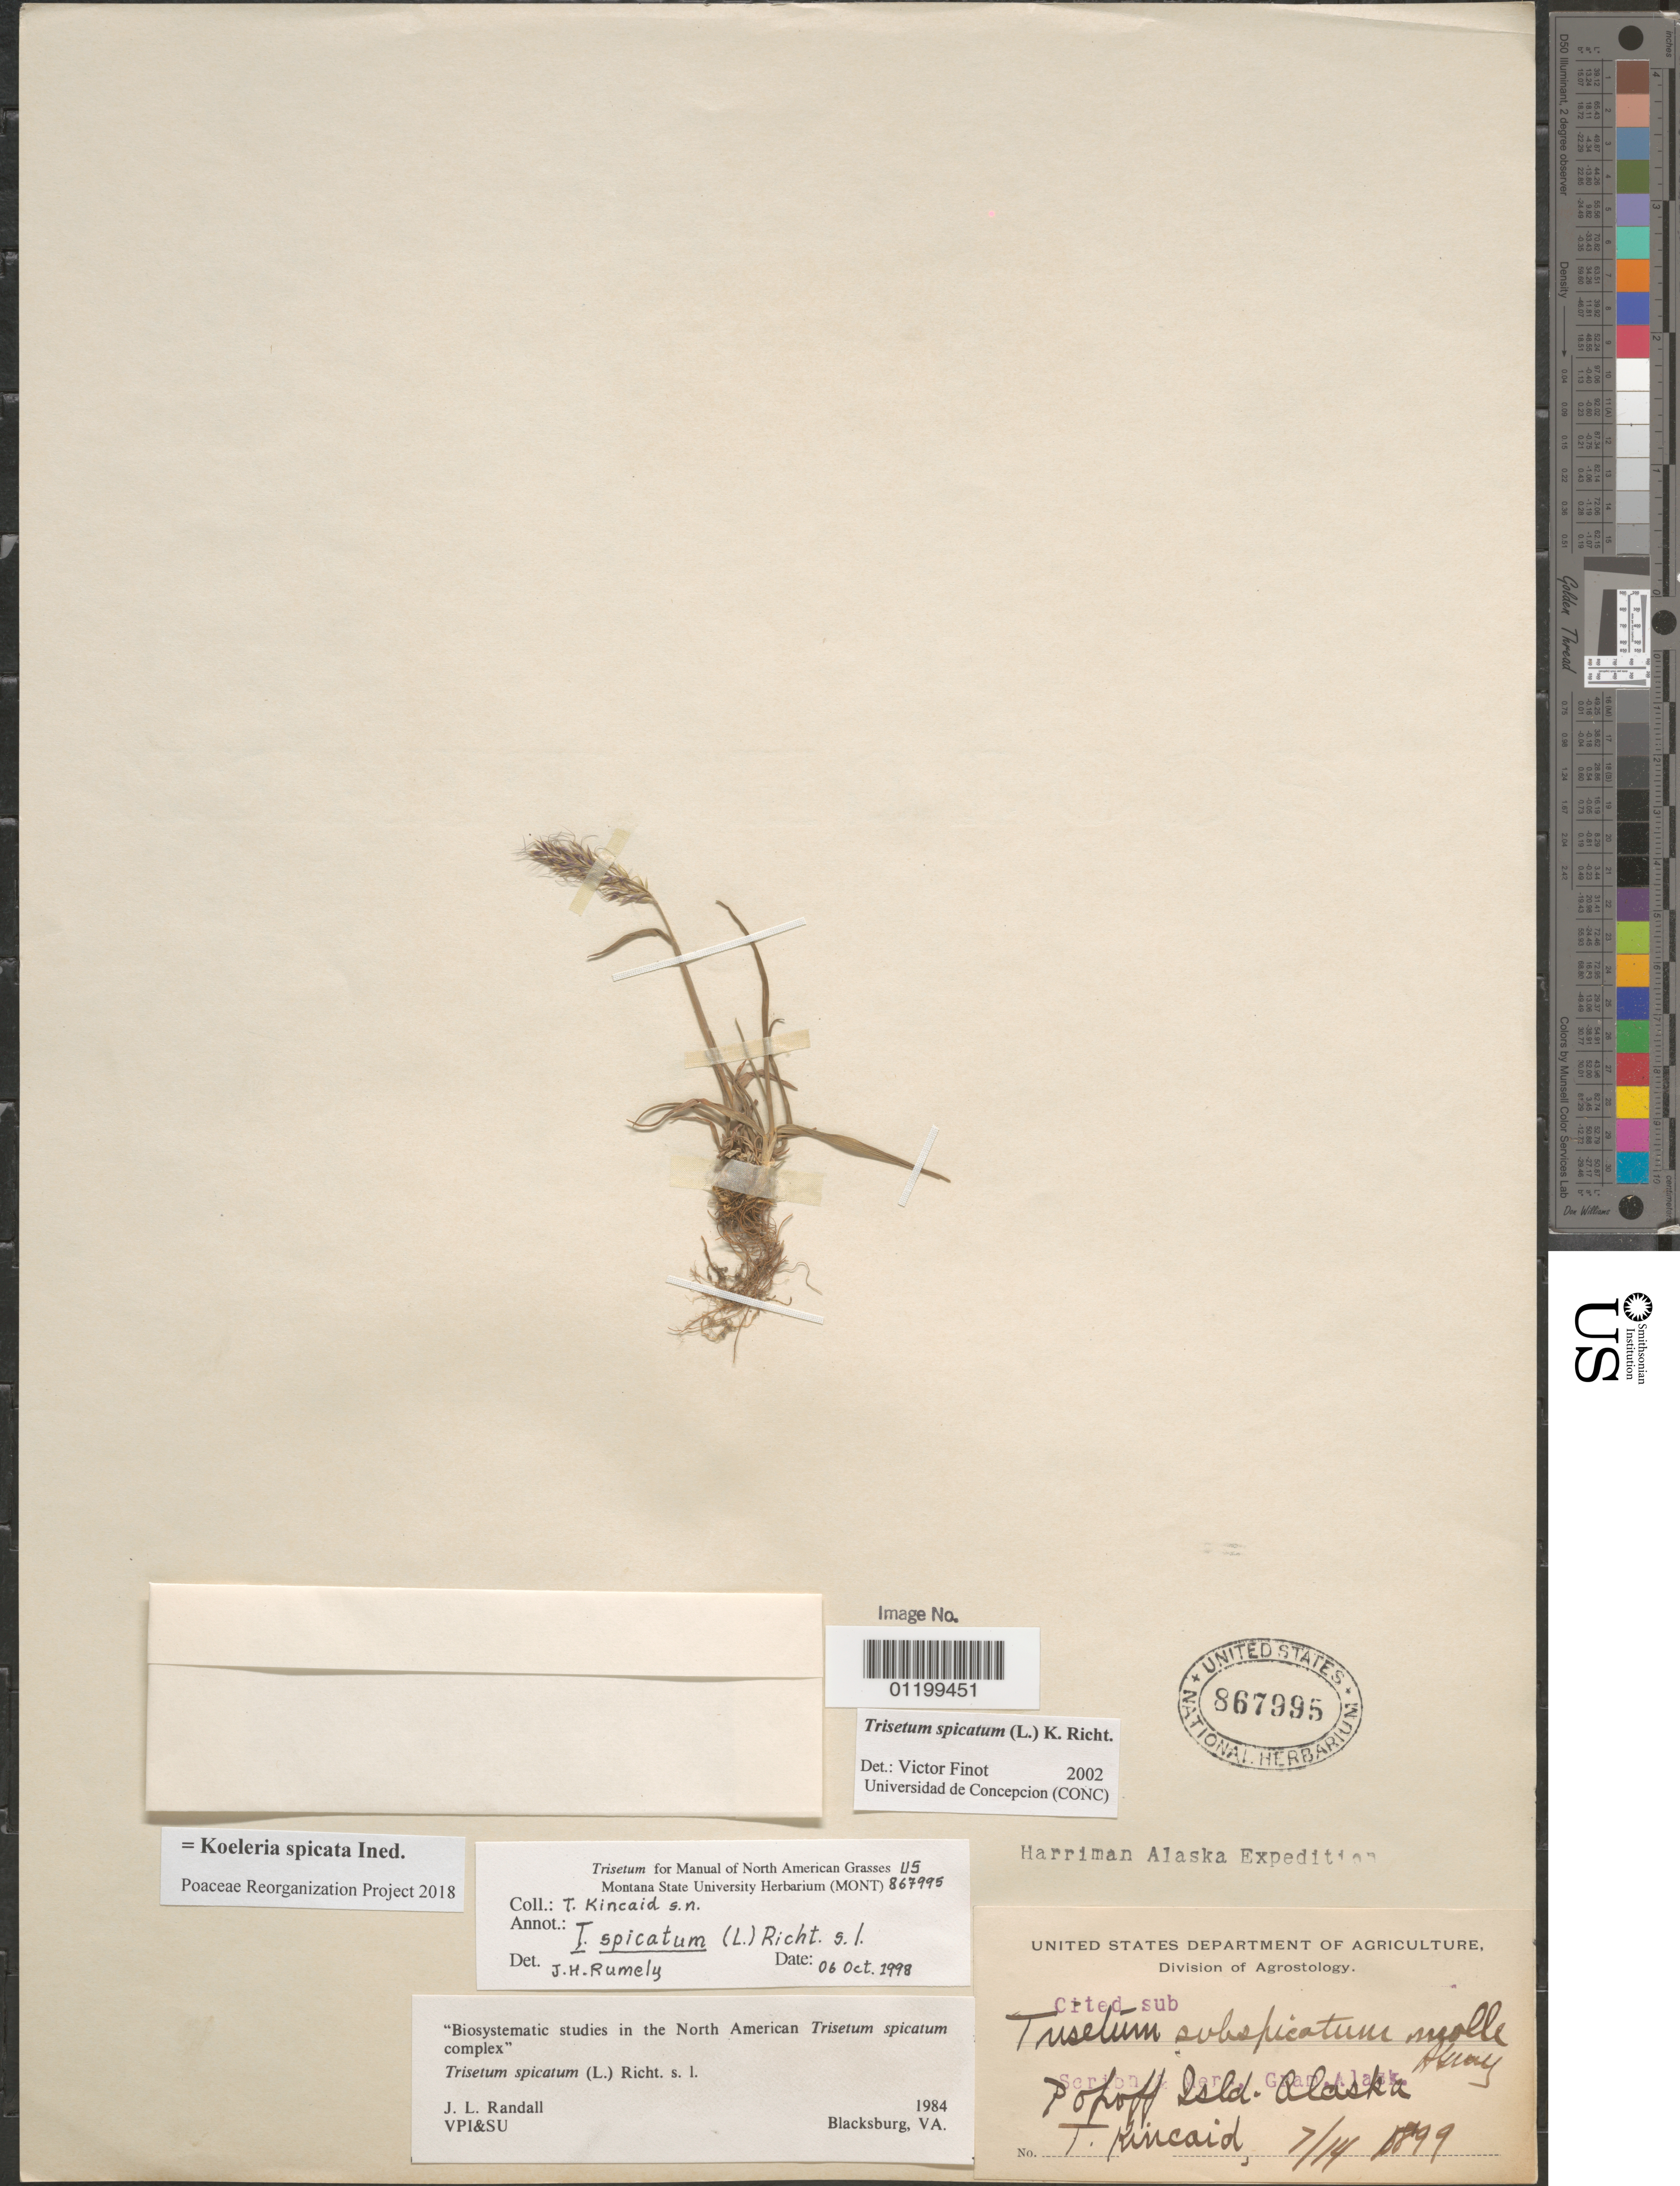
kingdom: Plantae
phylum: Tracheophyta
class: Liliopsida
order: Poales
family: Poaceae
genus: Koeleria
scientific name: Koeleria spicata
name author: (L.) Barberá et al.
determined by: Poaceae Reorganization Project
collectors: T. C. Kincaid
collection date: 1899-06-14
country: United States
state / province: Alaska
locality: Popoff Island.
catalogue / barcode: US 867995